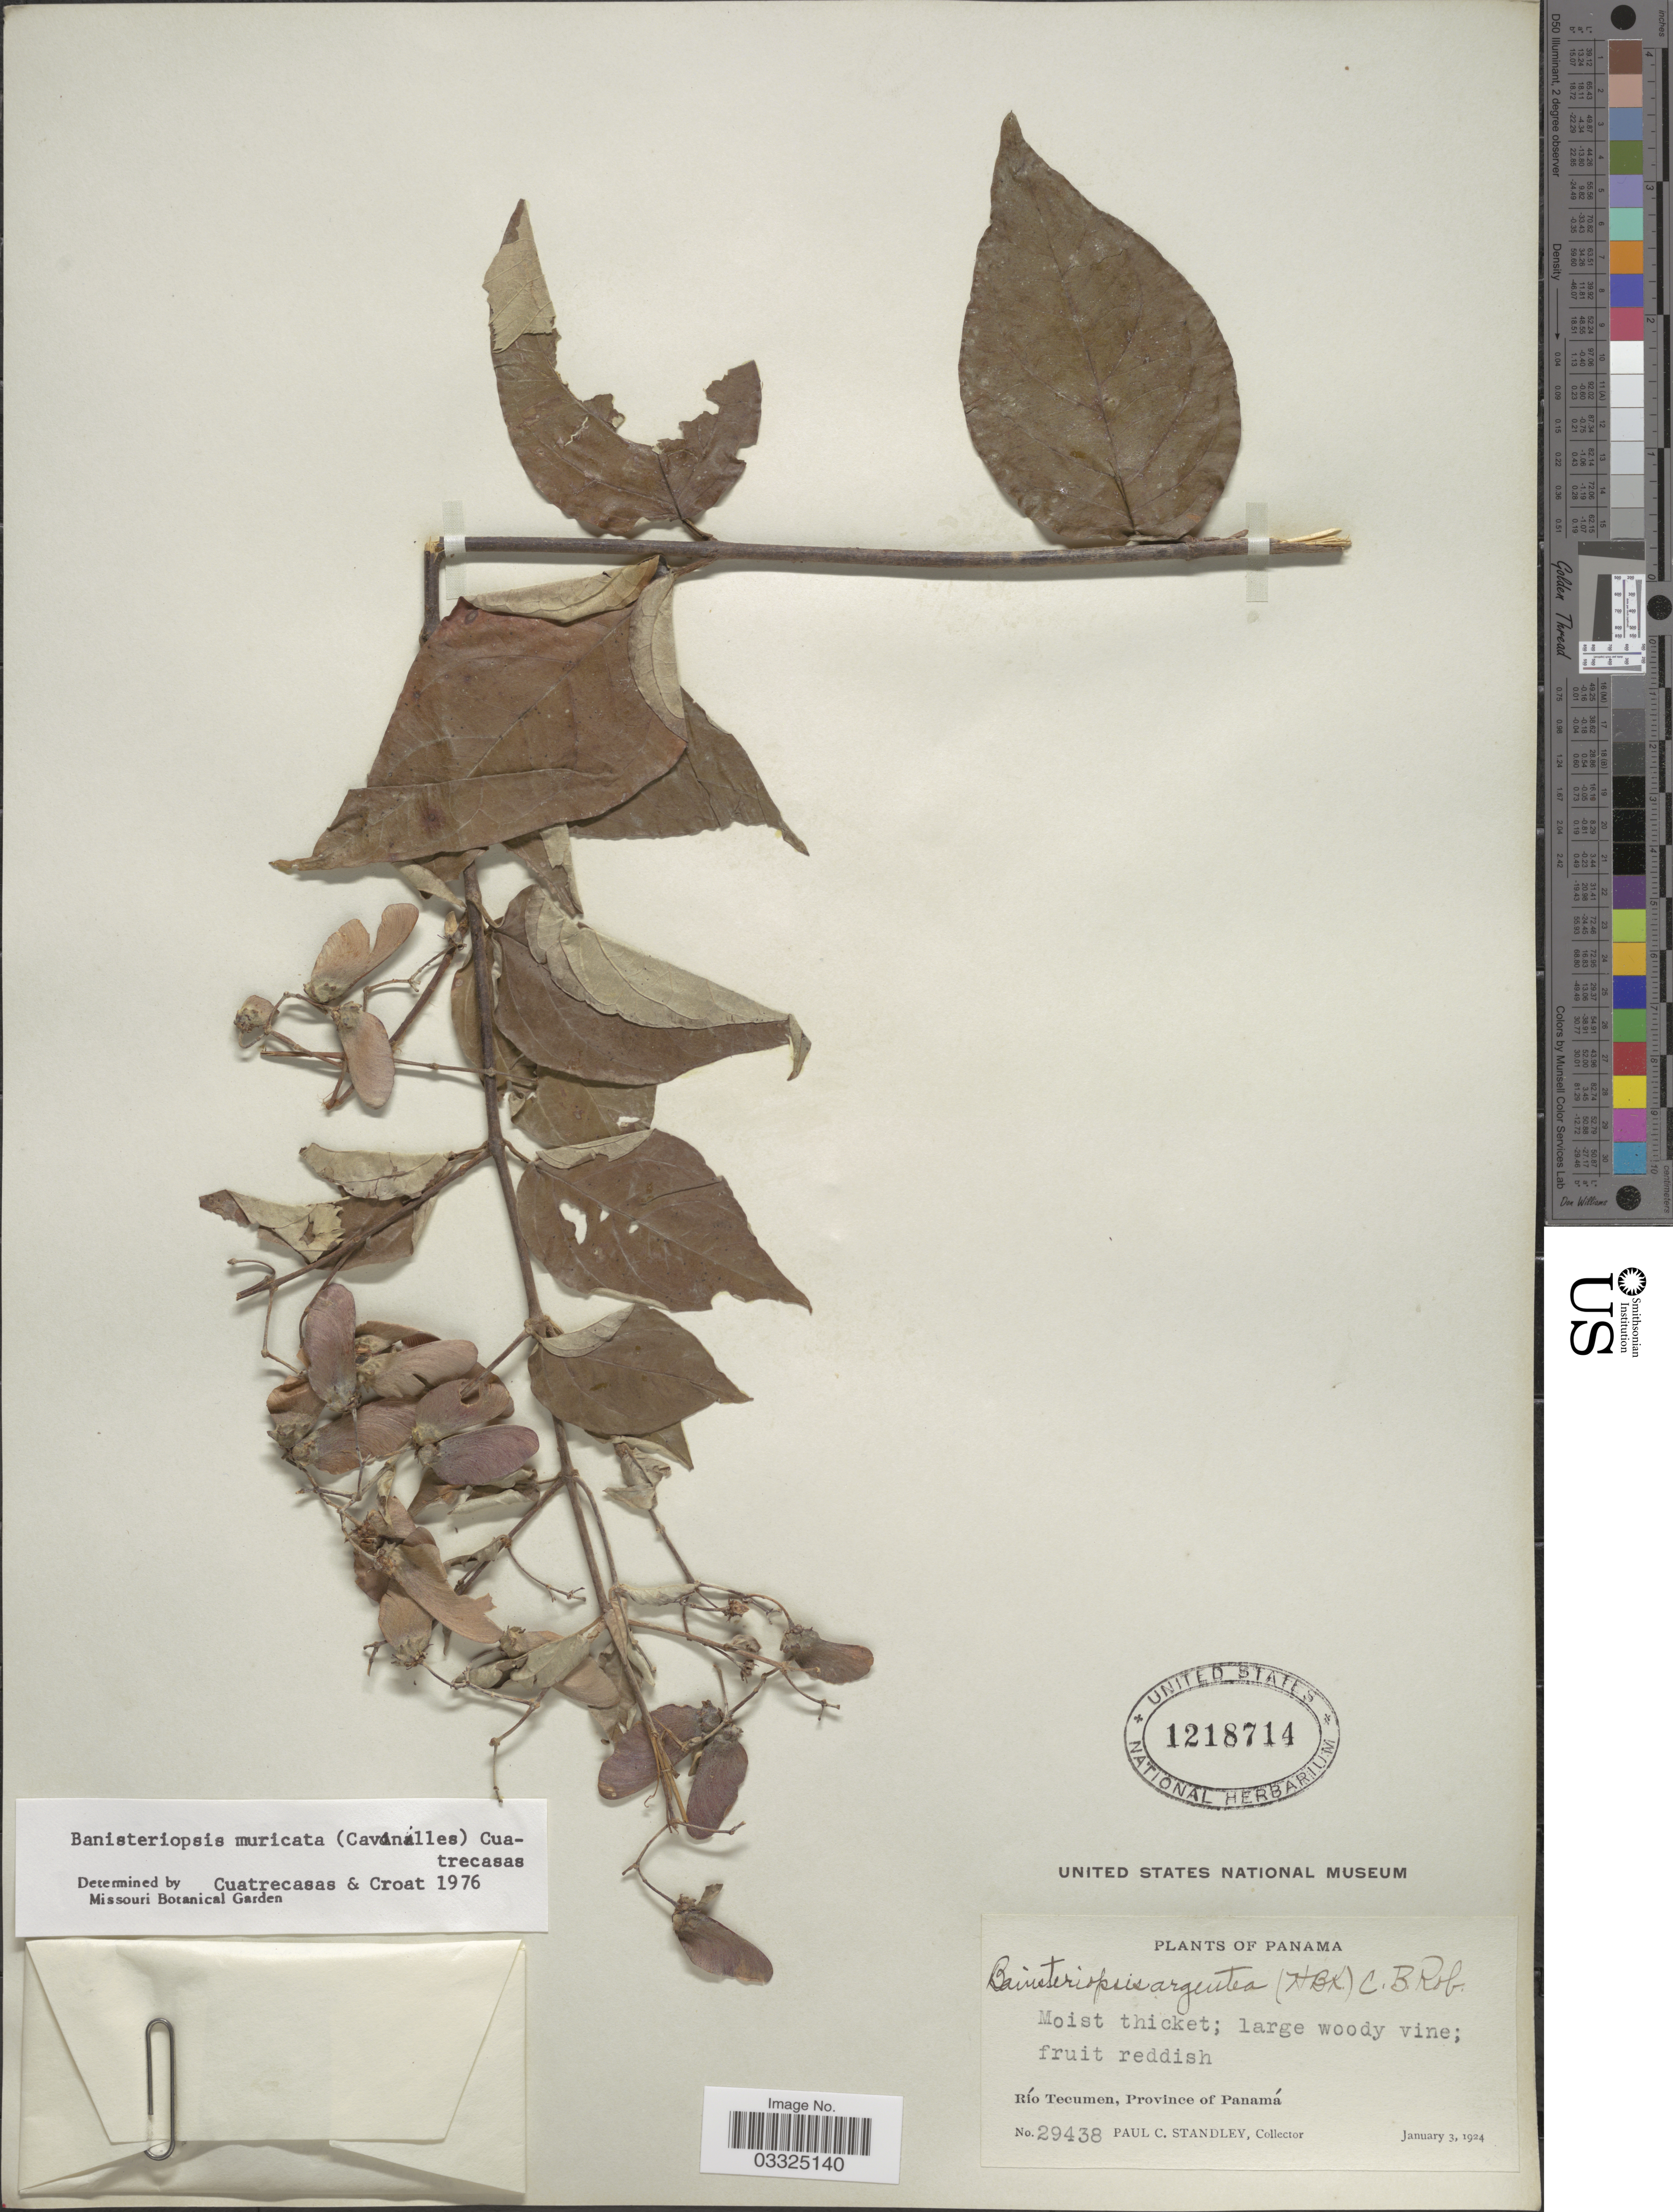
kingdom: Plantae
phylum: Tracheophyta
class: Magnoliopsida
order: Malpighiales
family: Malpighiaceae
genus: Banisteriopsis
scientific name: Banisteriopsis muricata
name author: (Cav.) Cuatrec.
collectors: P. C. Standley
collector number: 29438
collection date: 1924-01-03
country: Panama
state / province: Panamá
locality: Río Tecumen.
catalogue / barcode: US 1218714